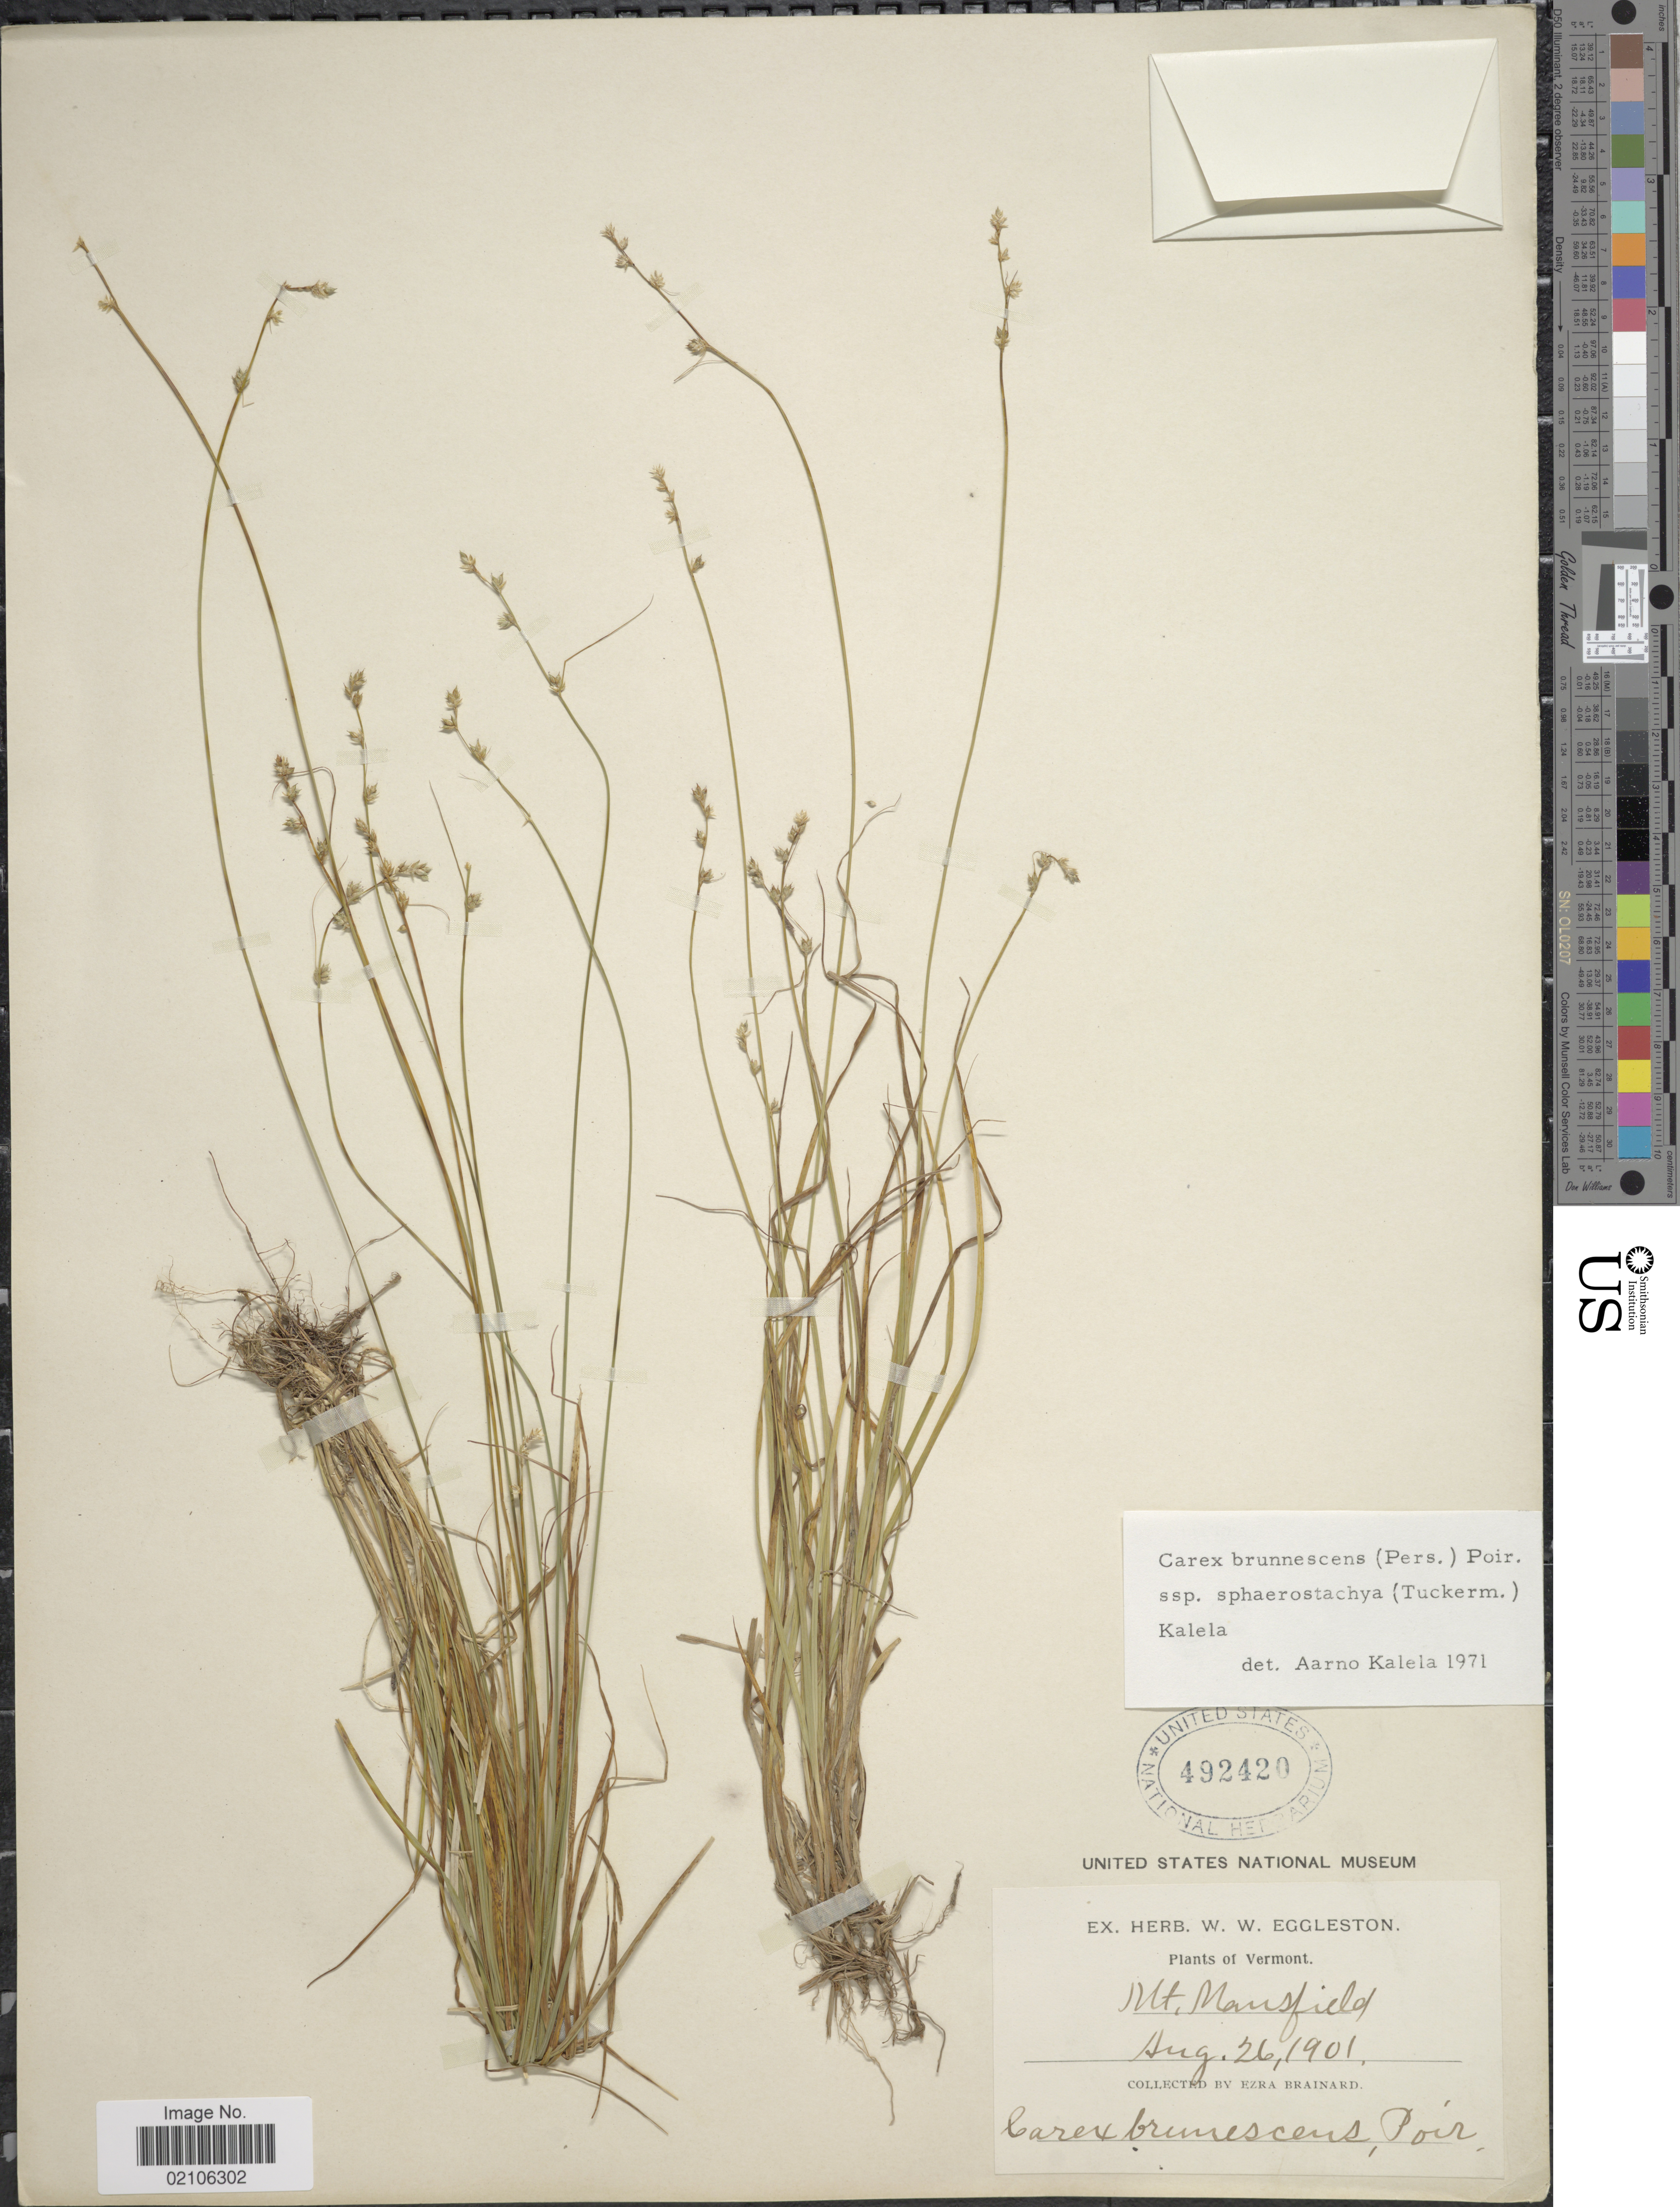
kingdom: Plantae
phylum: Tracheophyta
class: Liliopsida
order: Poales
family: Cyperaceae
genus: Carex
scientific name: Carex brunnescens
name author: (Pers.) Poir.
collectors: E. Brainard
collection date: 1901-08-26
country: United States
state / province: Vermont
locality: Mt. Mansfield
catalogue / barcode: US 492420